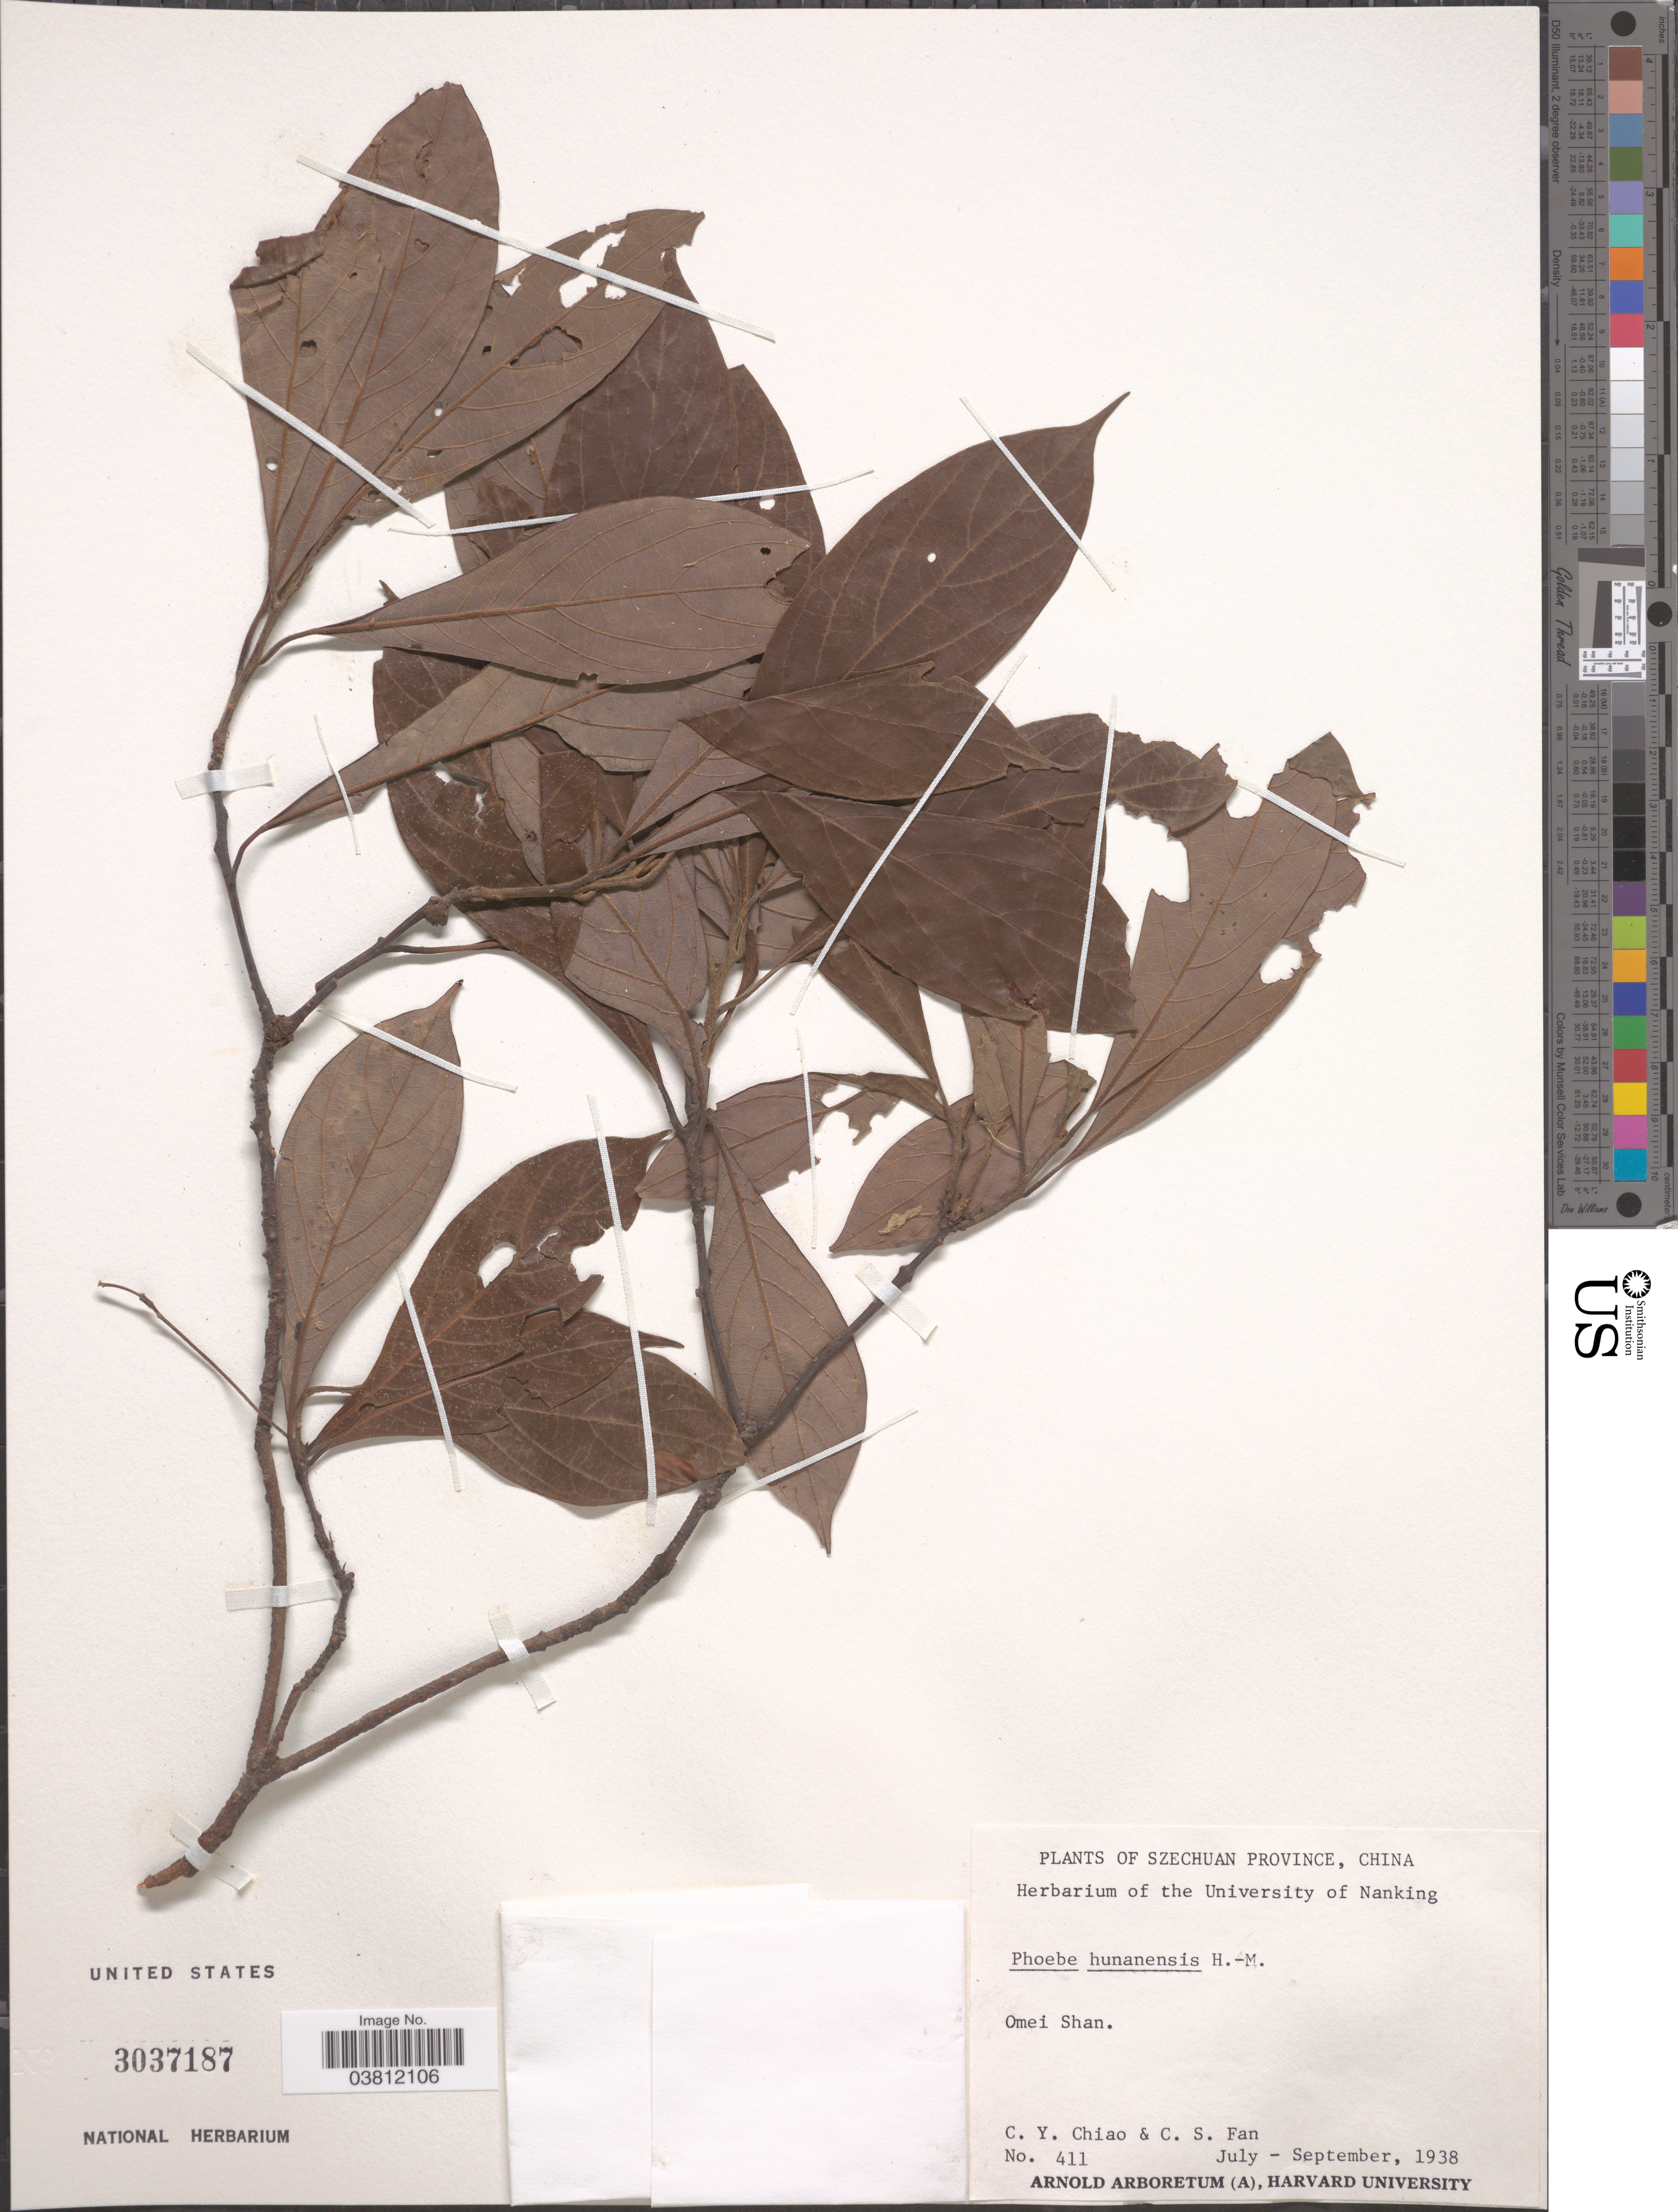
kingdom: Plantae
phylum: Tracheophyta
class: Magnoliopsida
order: Laurales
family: Lauraceae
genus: Phoebe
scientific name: Phoebe hunanensis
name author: Hand.-Mazz.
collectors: C. Y. Chiao & C. S. Fan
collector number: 411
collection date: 1938-07/1938-09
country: China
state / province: Sichuan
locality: Szechuan Province. Omei Shan.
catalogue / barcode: US 3037187